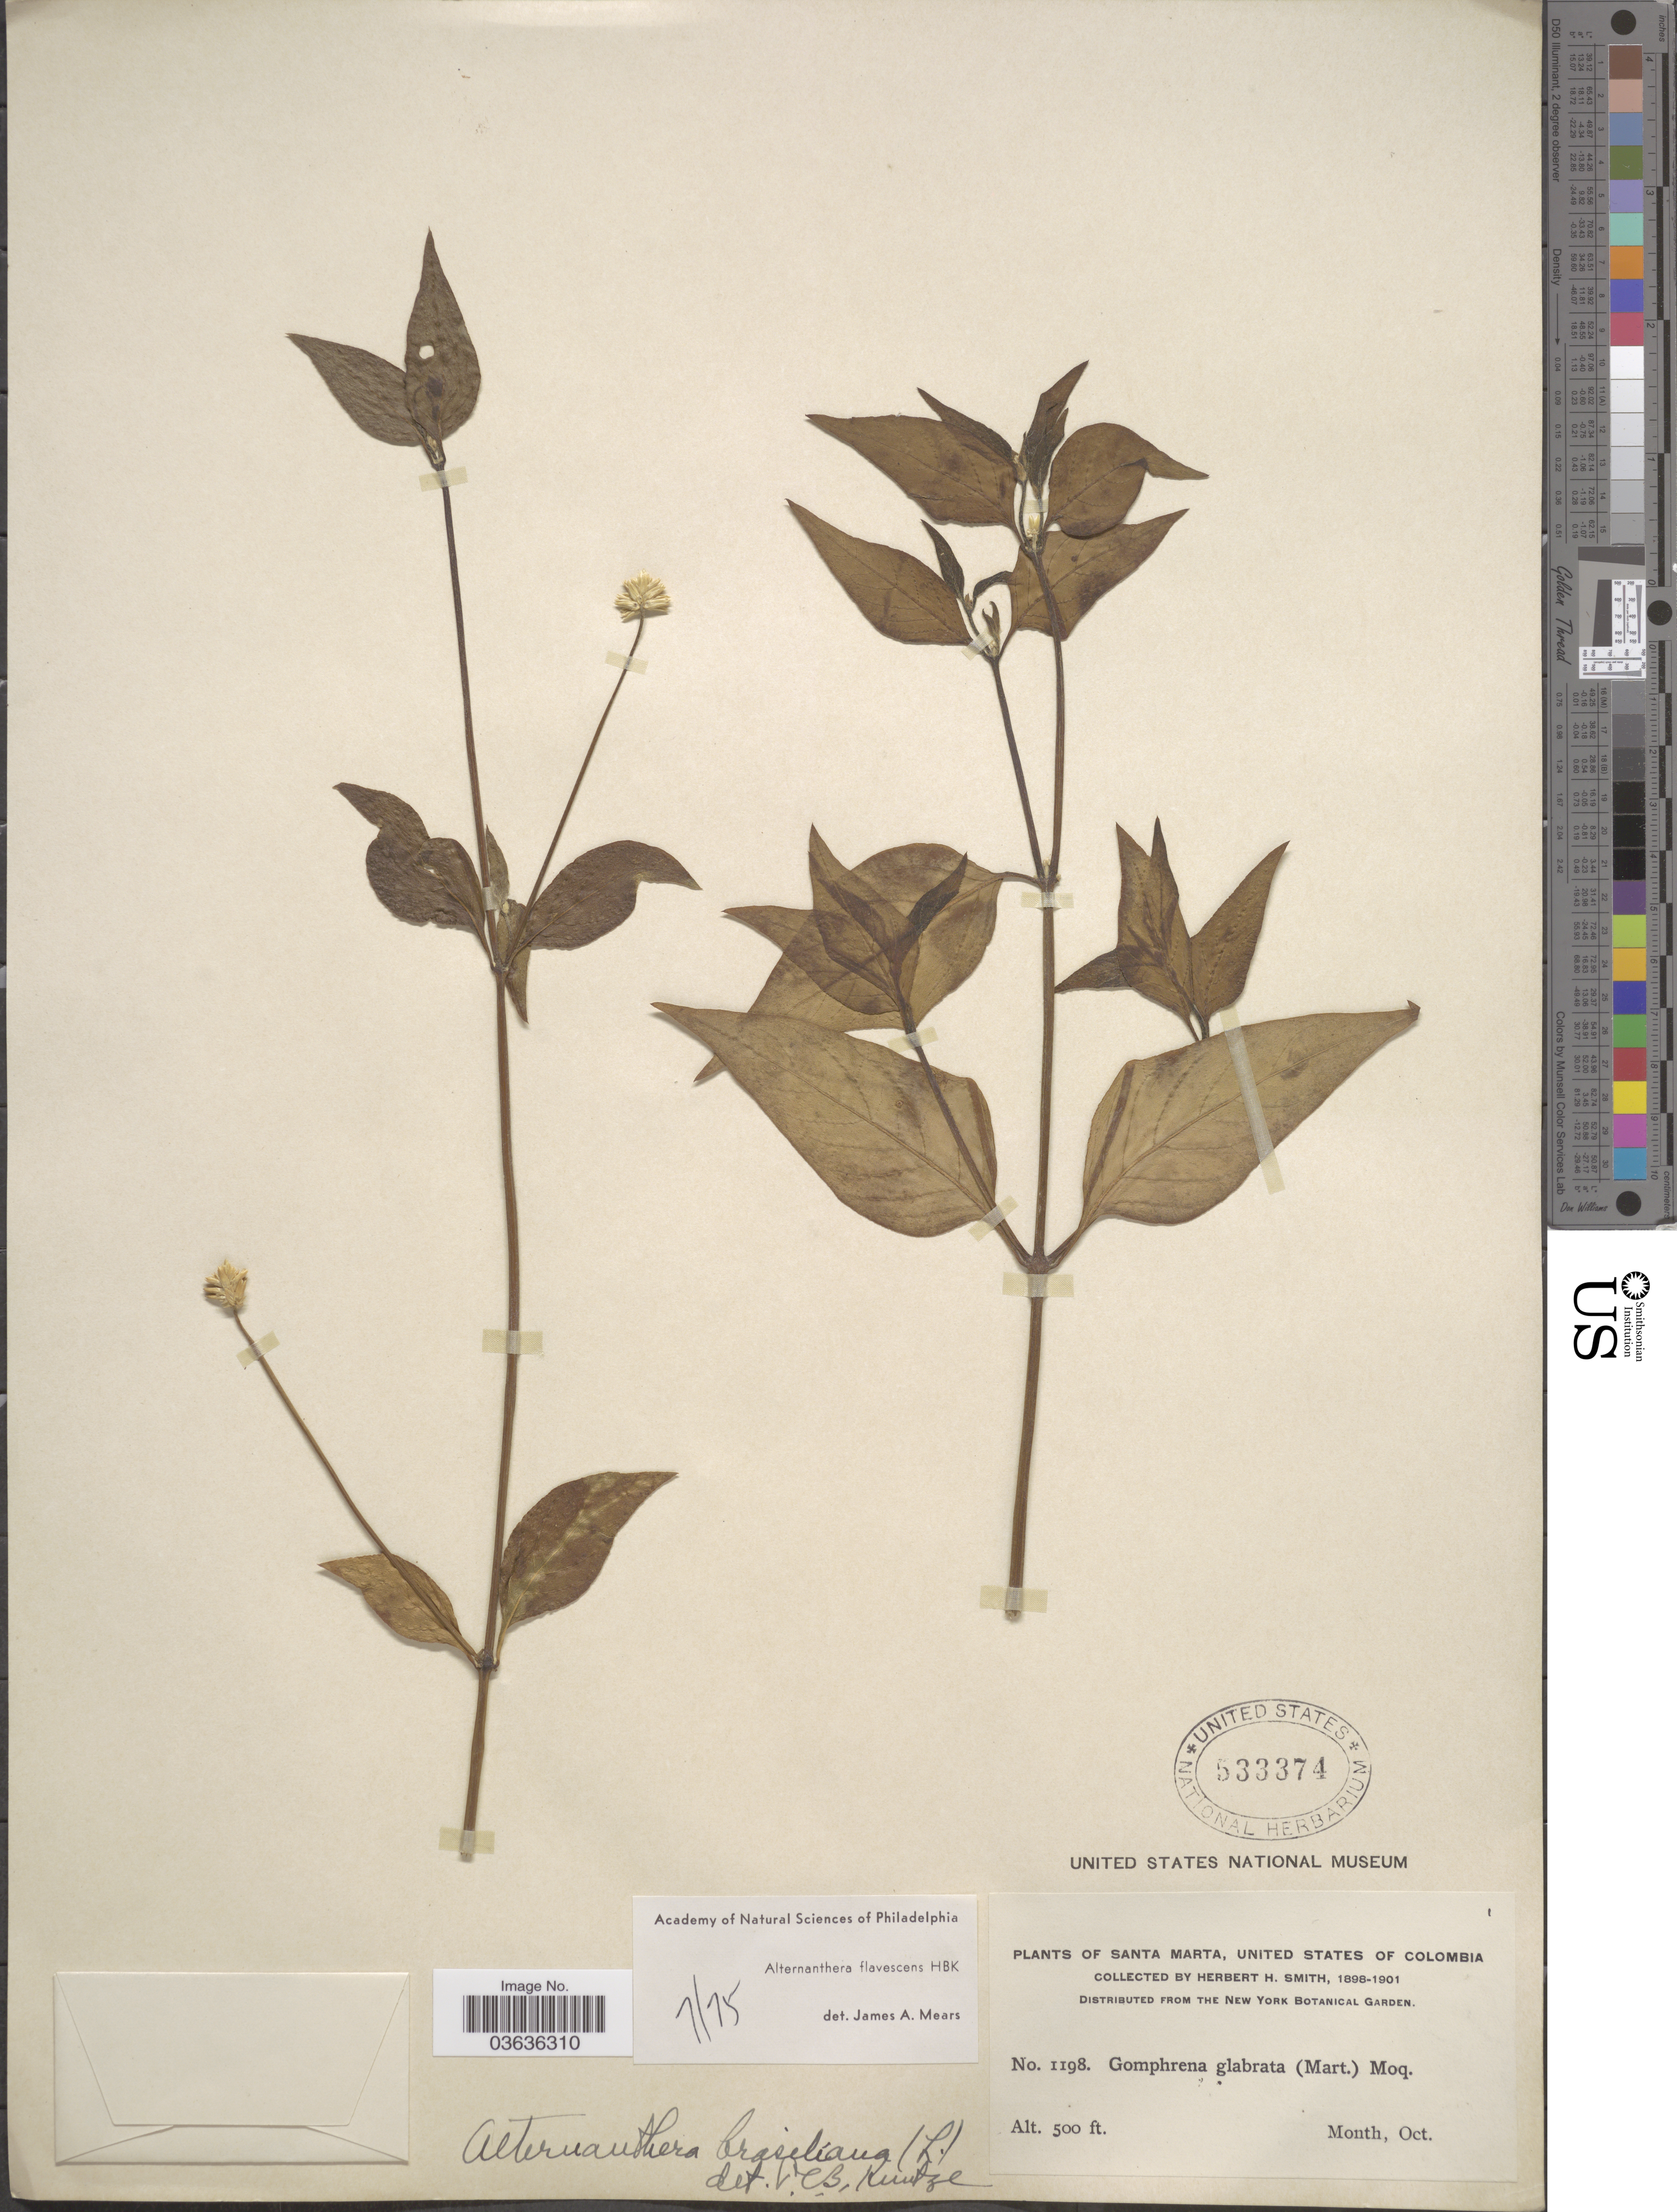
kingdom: Plantae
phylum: Tracheophyta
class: Magnoliopsida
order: Caryophyllales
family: Amaranthaceae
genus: Alternanthera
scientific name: Alternanthera flavescens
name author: Kunth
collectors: Herbert H. Smith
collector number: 1198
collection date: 1898-10/1901-10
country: Colombia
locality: Santa Marta, United States of Colombia.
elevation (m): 152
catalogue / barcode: US 533374